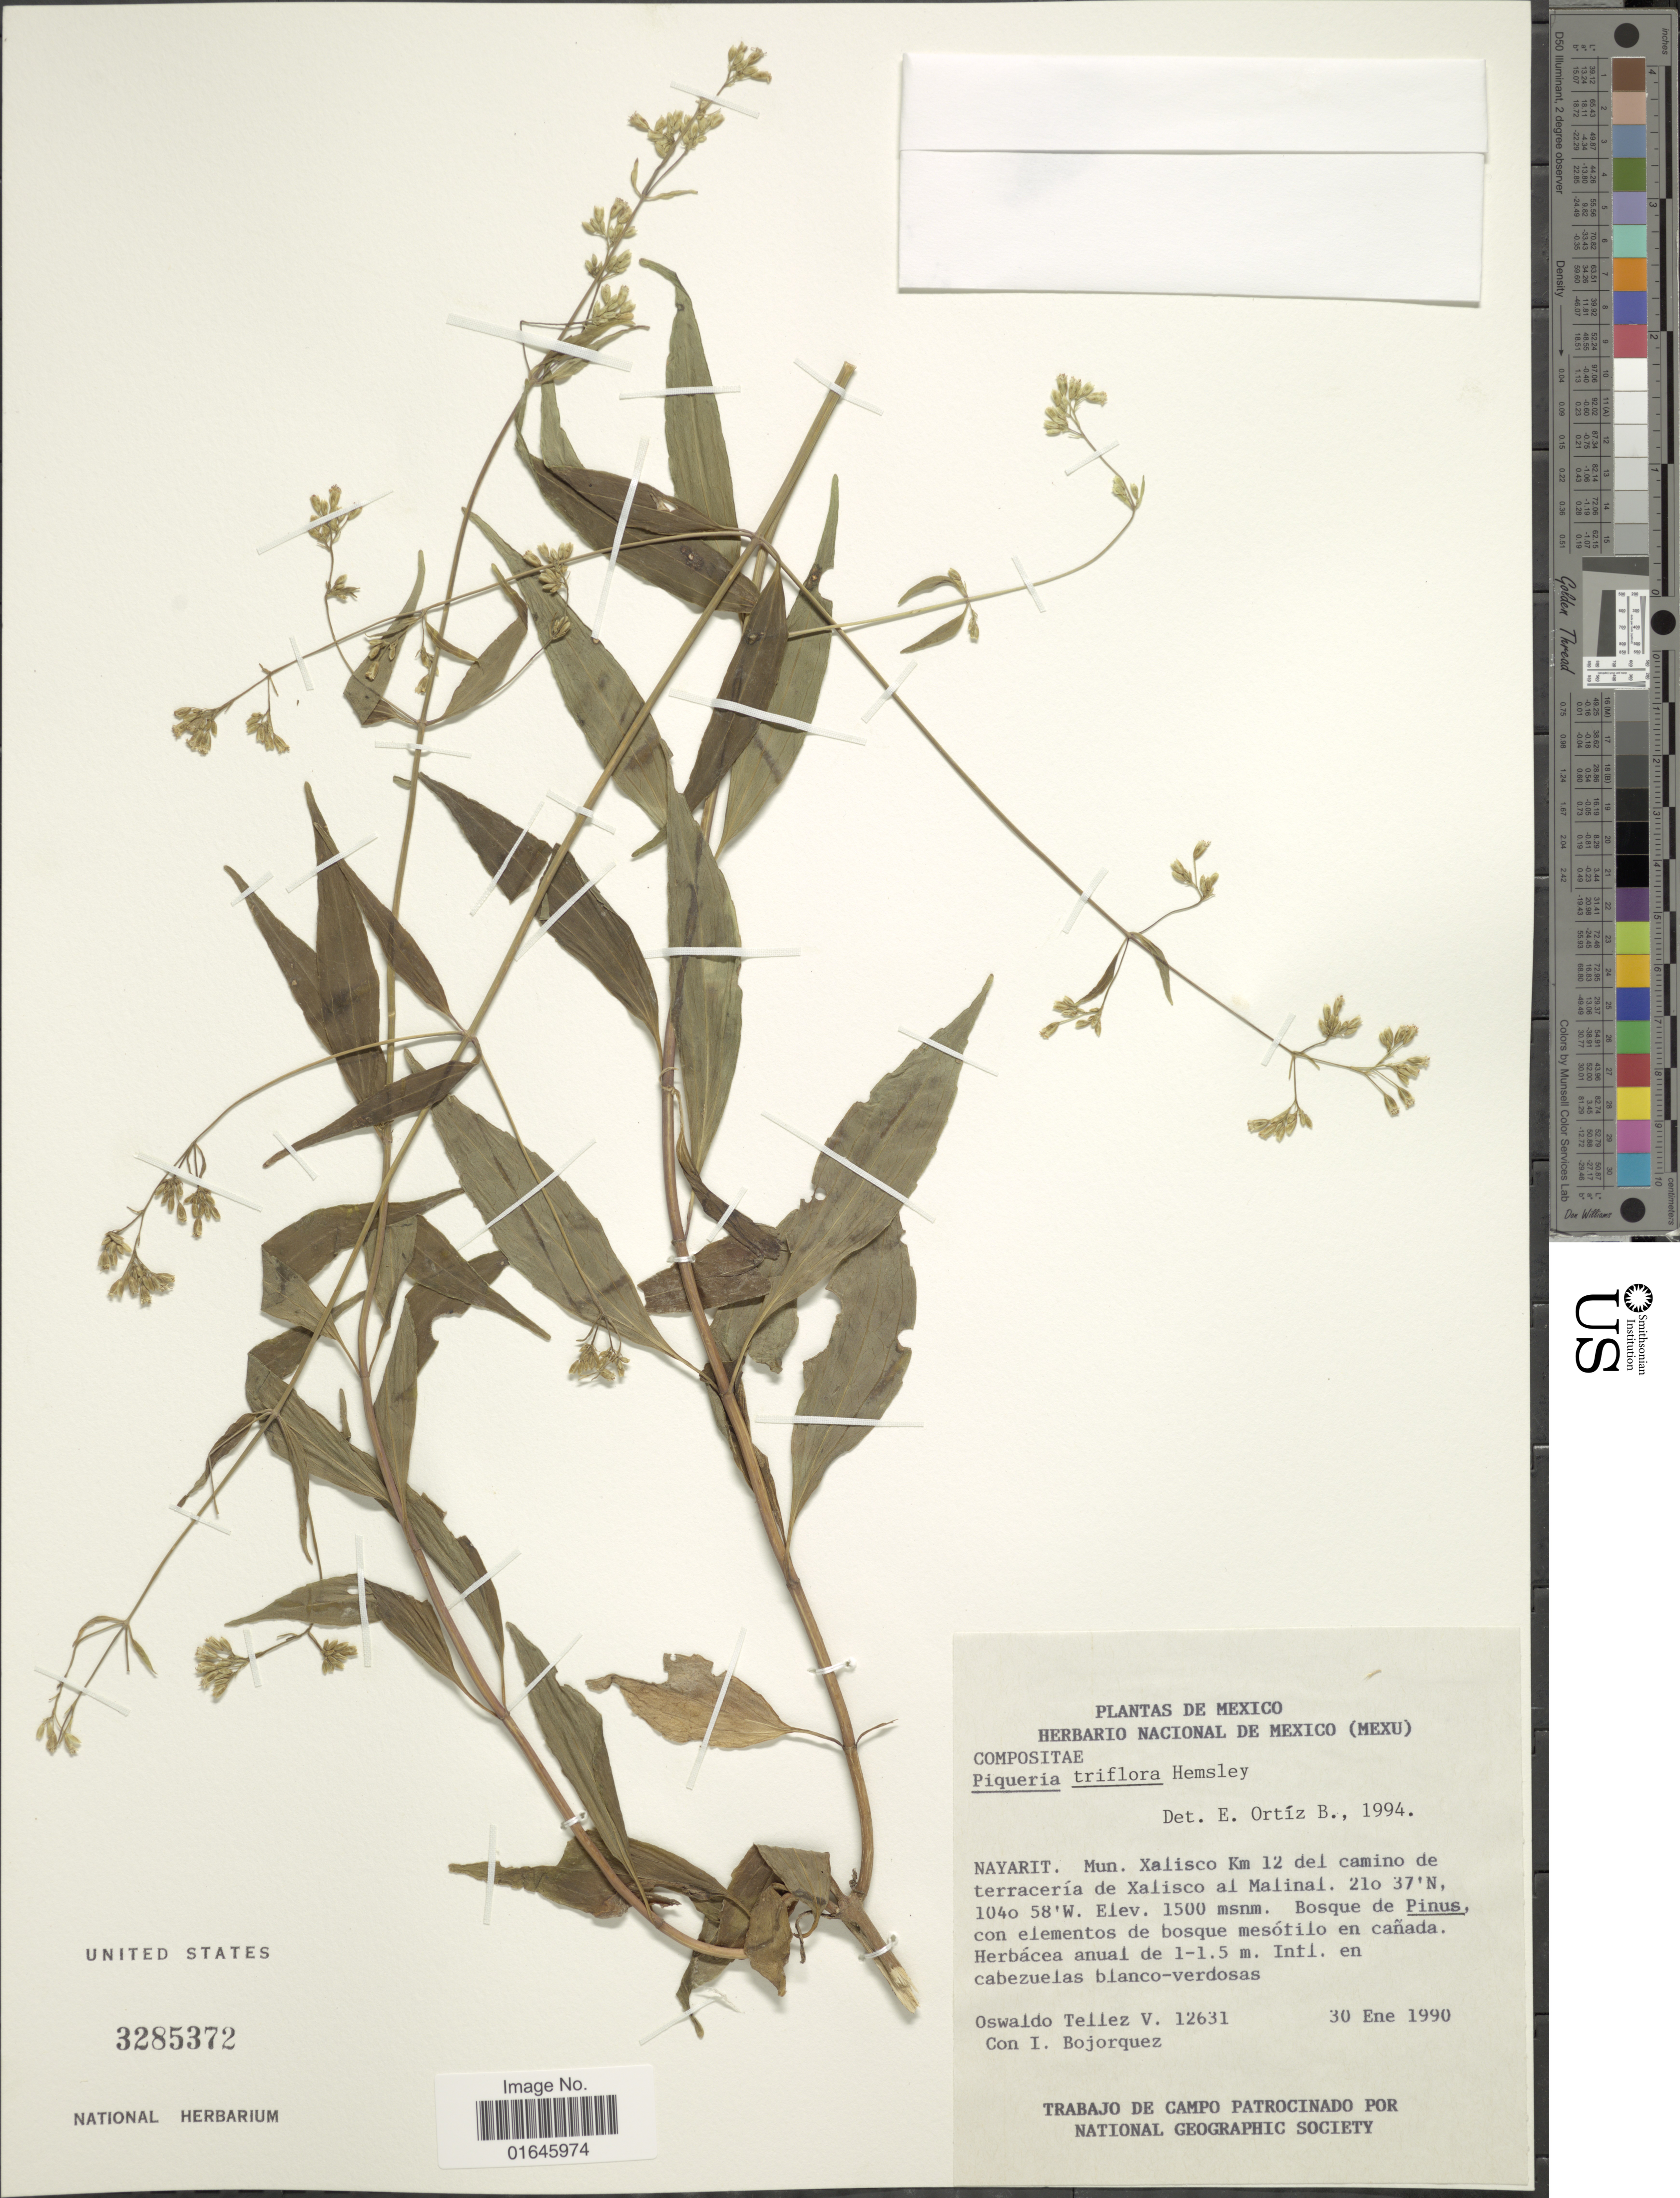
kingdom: Plantae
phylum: Tracheophyta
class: Magnoliopsida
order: Asterales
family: Asteraceae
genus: Piqueria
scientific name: Piqueria triflora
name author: Hemsl. in Godman &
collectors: Téllez, O. & Schubert, B.G. & I. Bojorquez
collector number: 12631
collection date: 1990-01-30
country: Mexico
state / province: Nayarit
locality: Mun. Xalisco Km 12 del camino de terraceria de Xalisco al Malinal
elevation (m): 1500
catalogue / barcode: US 3285372